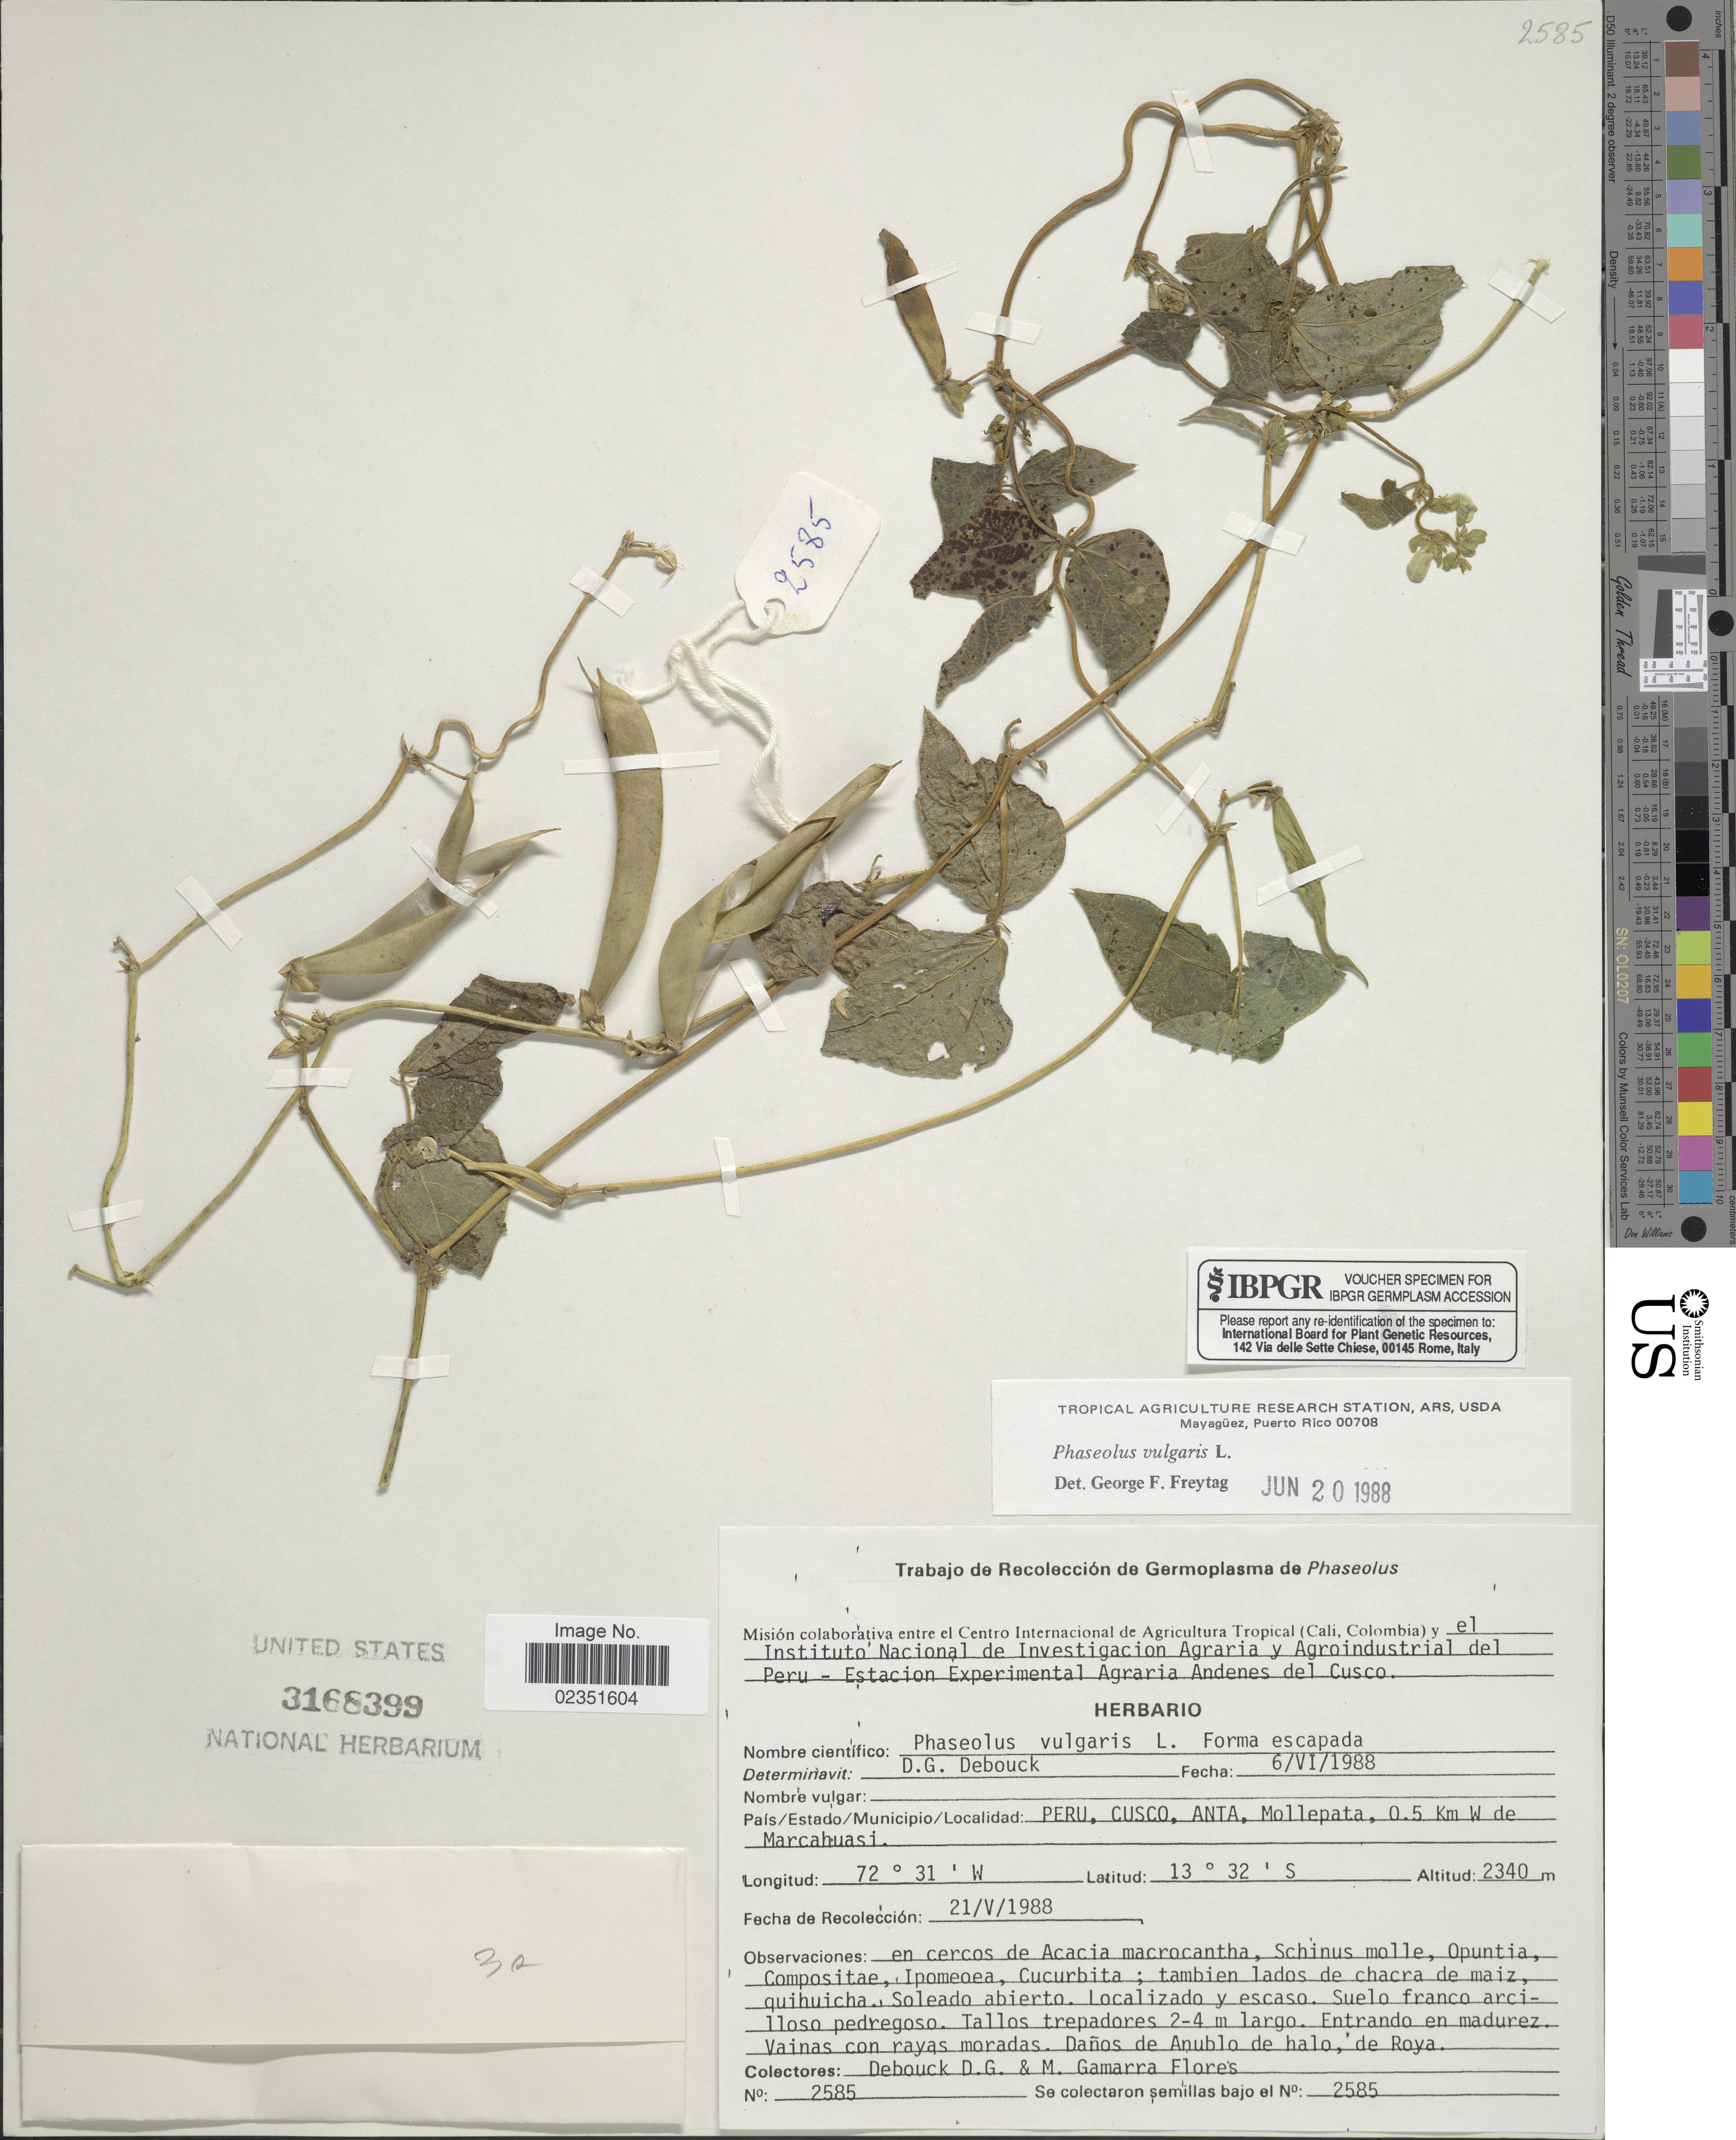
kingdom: Plantae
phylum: Tracheophyta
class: Magnoliopsida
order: Fabales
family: Fabaceae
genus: Phaseolus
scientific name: Phaseolus vulgaris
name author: L.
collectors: D. Debouck & G. Flores F.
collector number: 2585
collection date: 1988-05-21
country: Peru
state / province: Cusco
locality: Anta, Mollepata, 0.5 km W de Marcahuasi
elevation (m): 2340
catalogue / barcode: US 3168399